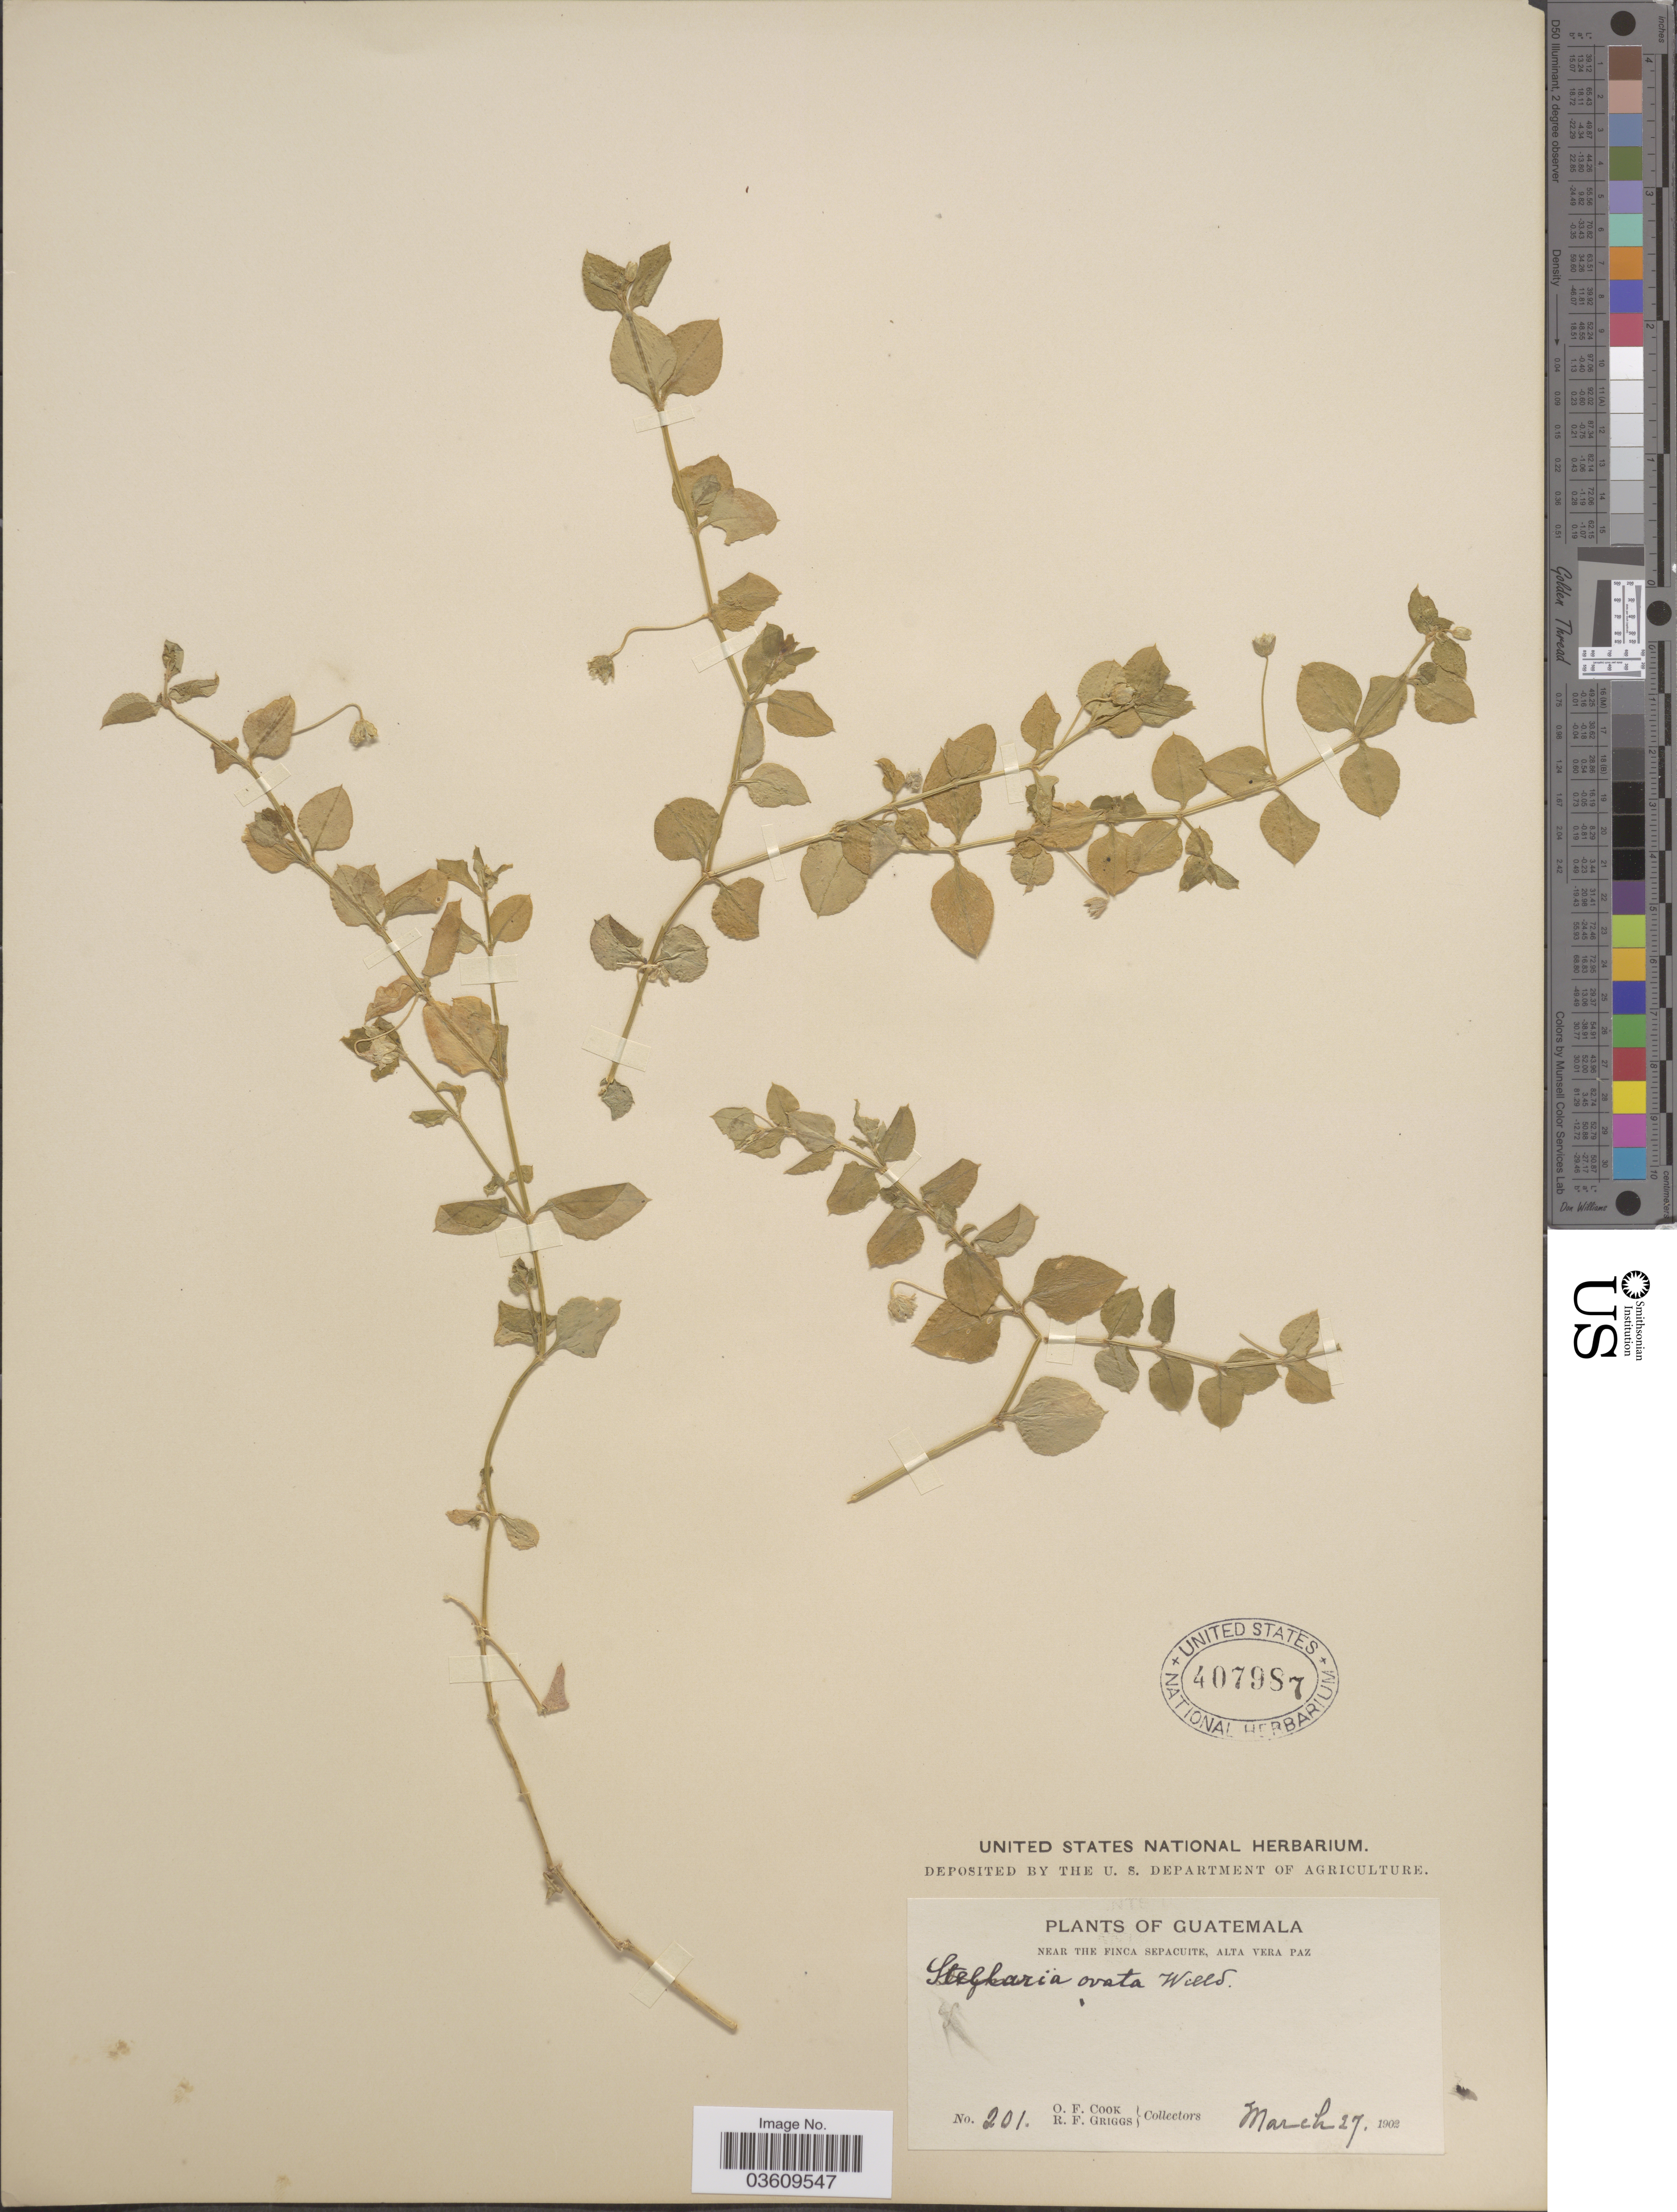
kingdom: Plantae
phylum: Tracheophyta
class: Magnoliopsida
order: Caryophyllales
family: Caryophyllaceae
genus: Stellaria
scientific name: Stellaria ovata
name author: Willd.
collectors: O. F. Cook & R. F. Griggs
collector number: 201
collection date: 1902-03-27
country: Guatemala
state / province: Alta Verapaz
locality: Near the Finca Sepacuite, Alta Vera Paz.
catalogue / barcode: US 407987